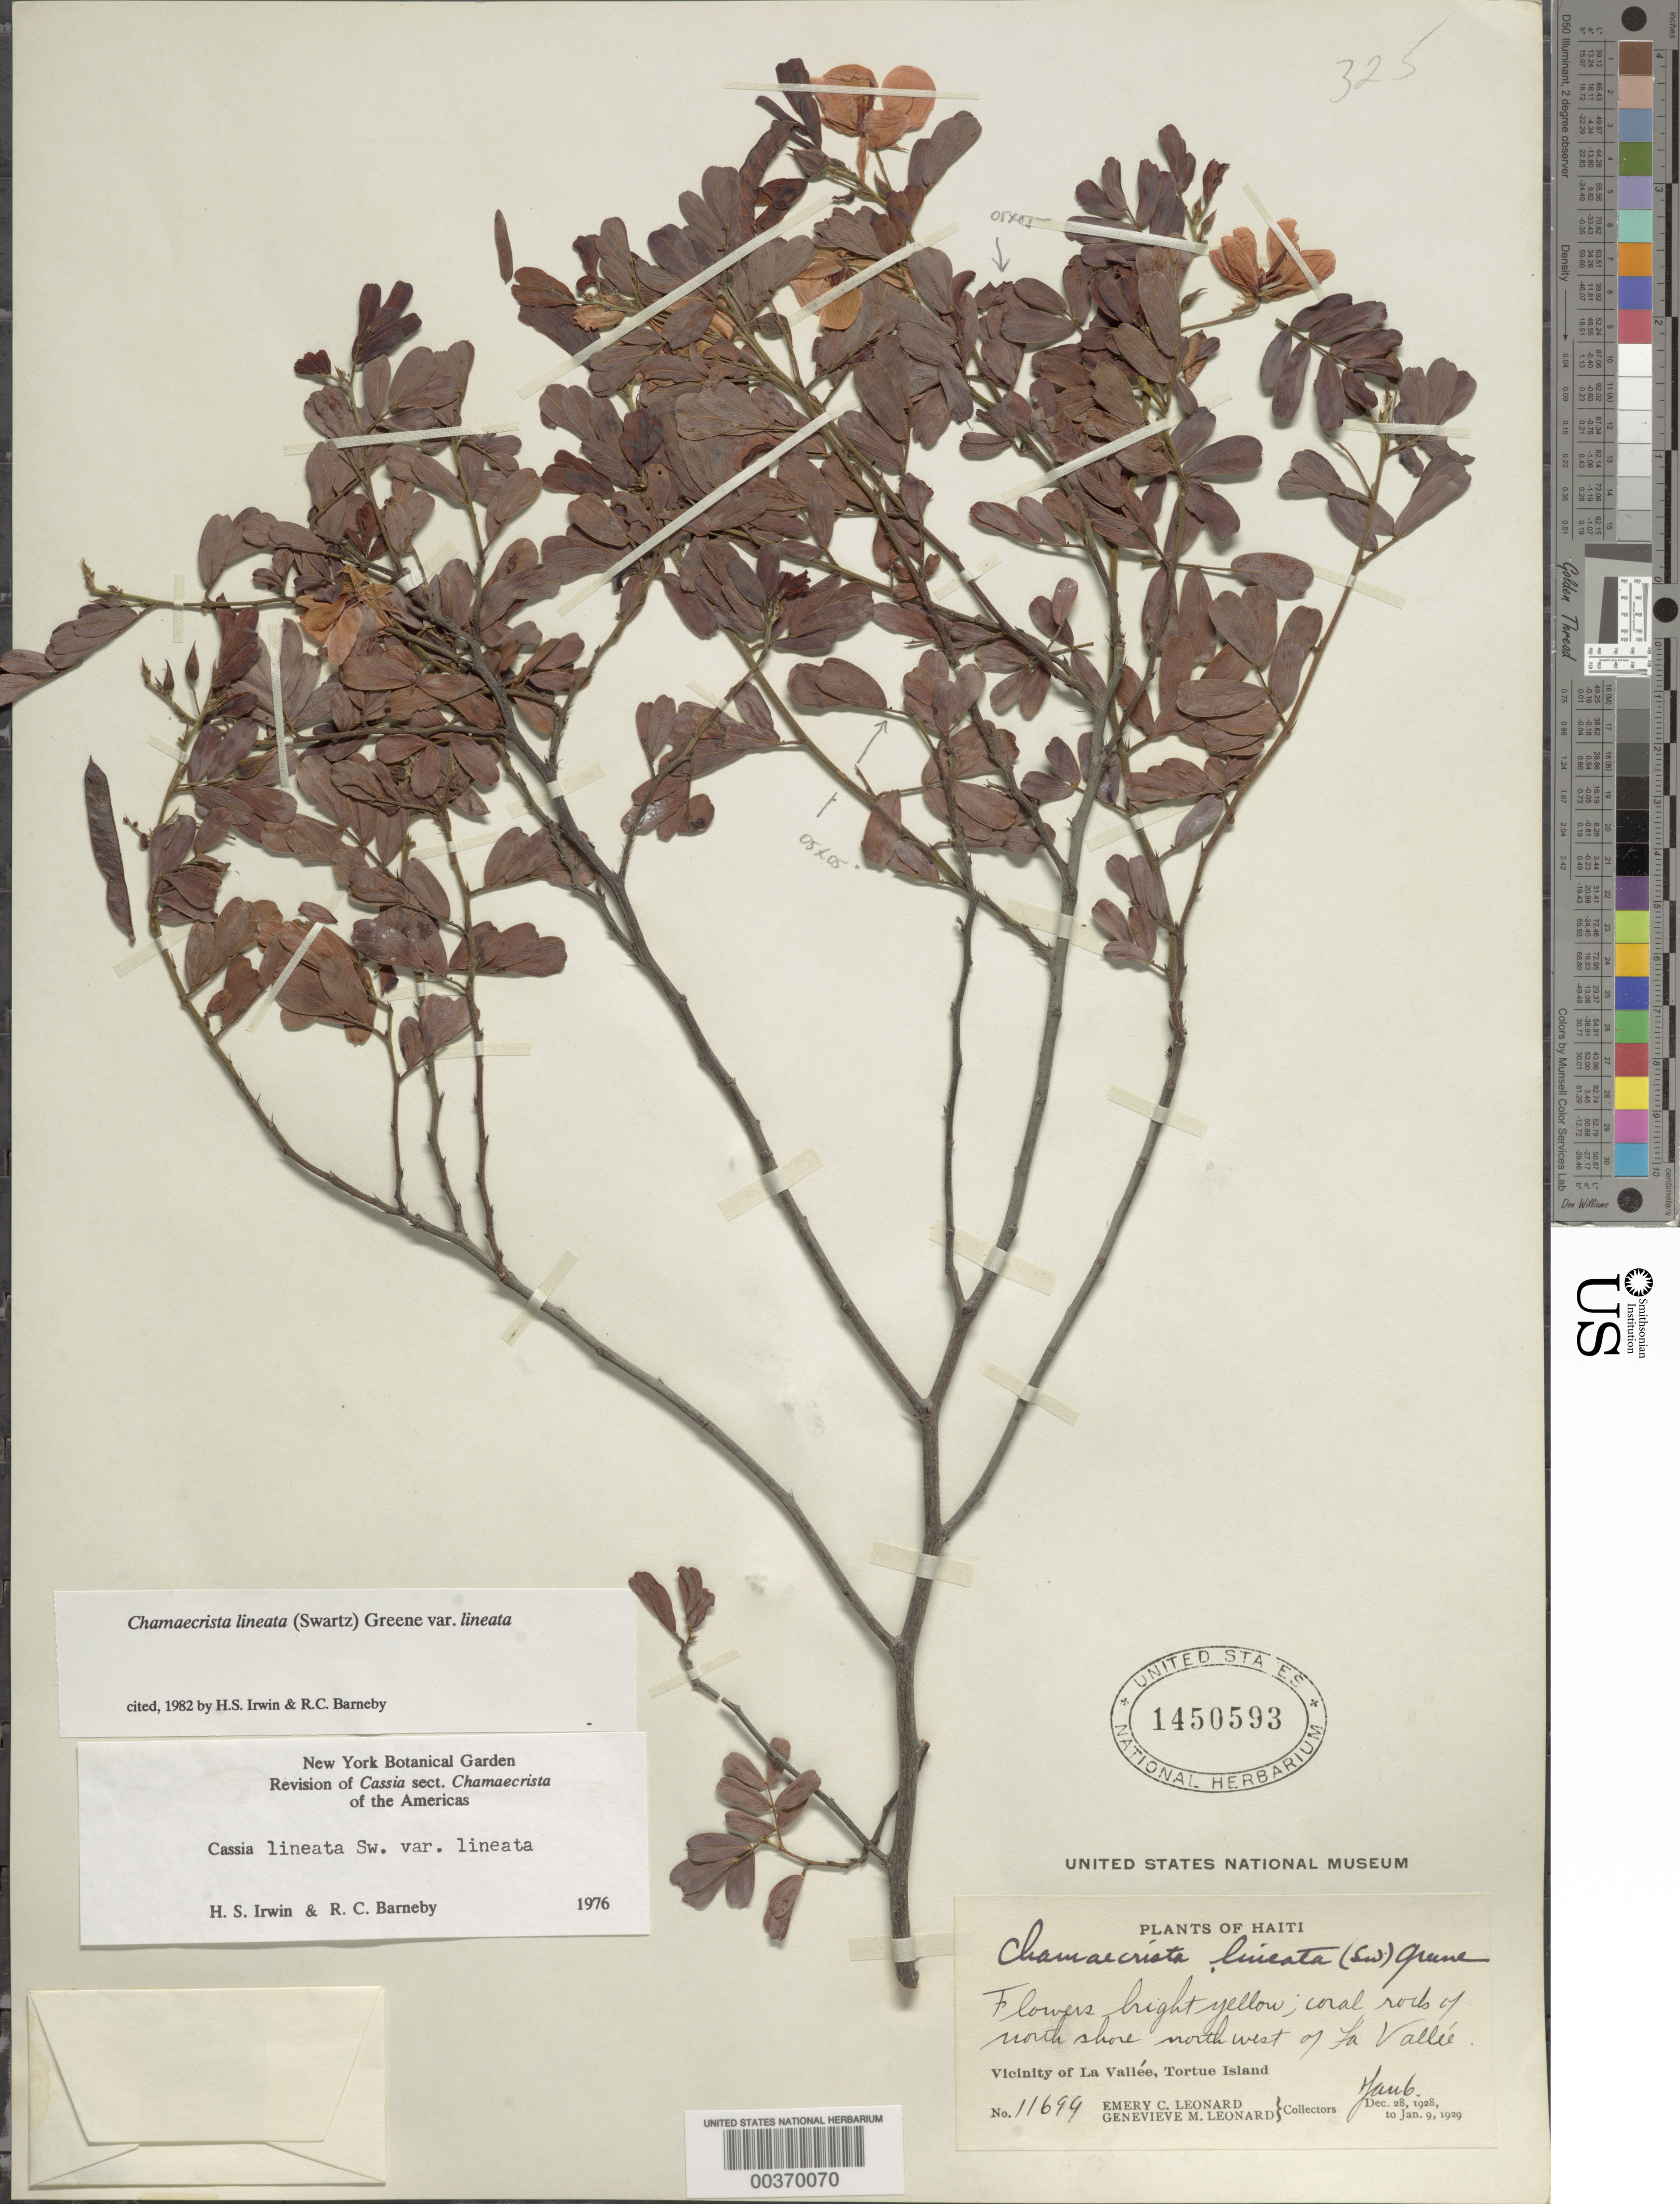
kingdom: Plantae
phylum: Tracheophyta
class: Magnoliopsida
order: Fabales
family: Fabaceae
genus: Chamaecrista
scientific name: Chamaecrista lineata var. lineata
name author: (Sw.) Greene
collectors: E. C. Leonard & G. M. Leonard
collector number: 11699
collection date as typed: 06 Jan 1929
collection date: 1929-01-06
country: Haiti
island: Hispaniola Island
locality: Coral rock of n shore nw of la valle; vicinity of basse terre, tortue i.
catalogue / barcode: US 1450593